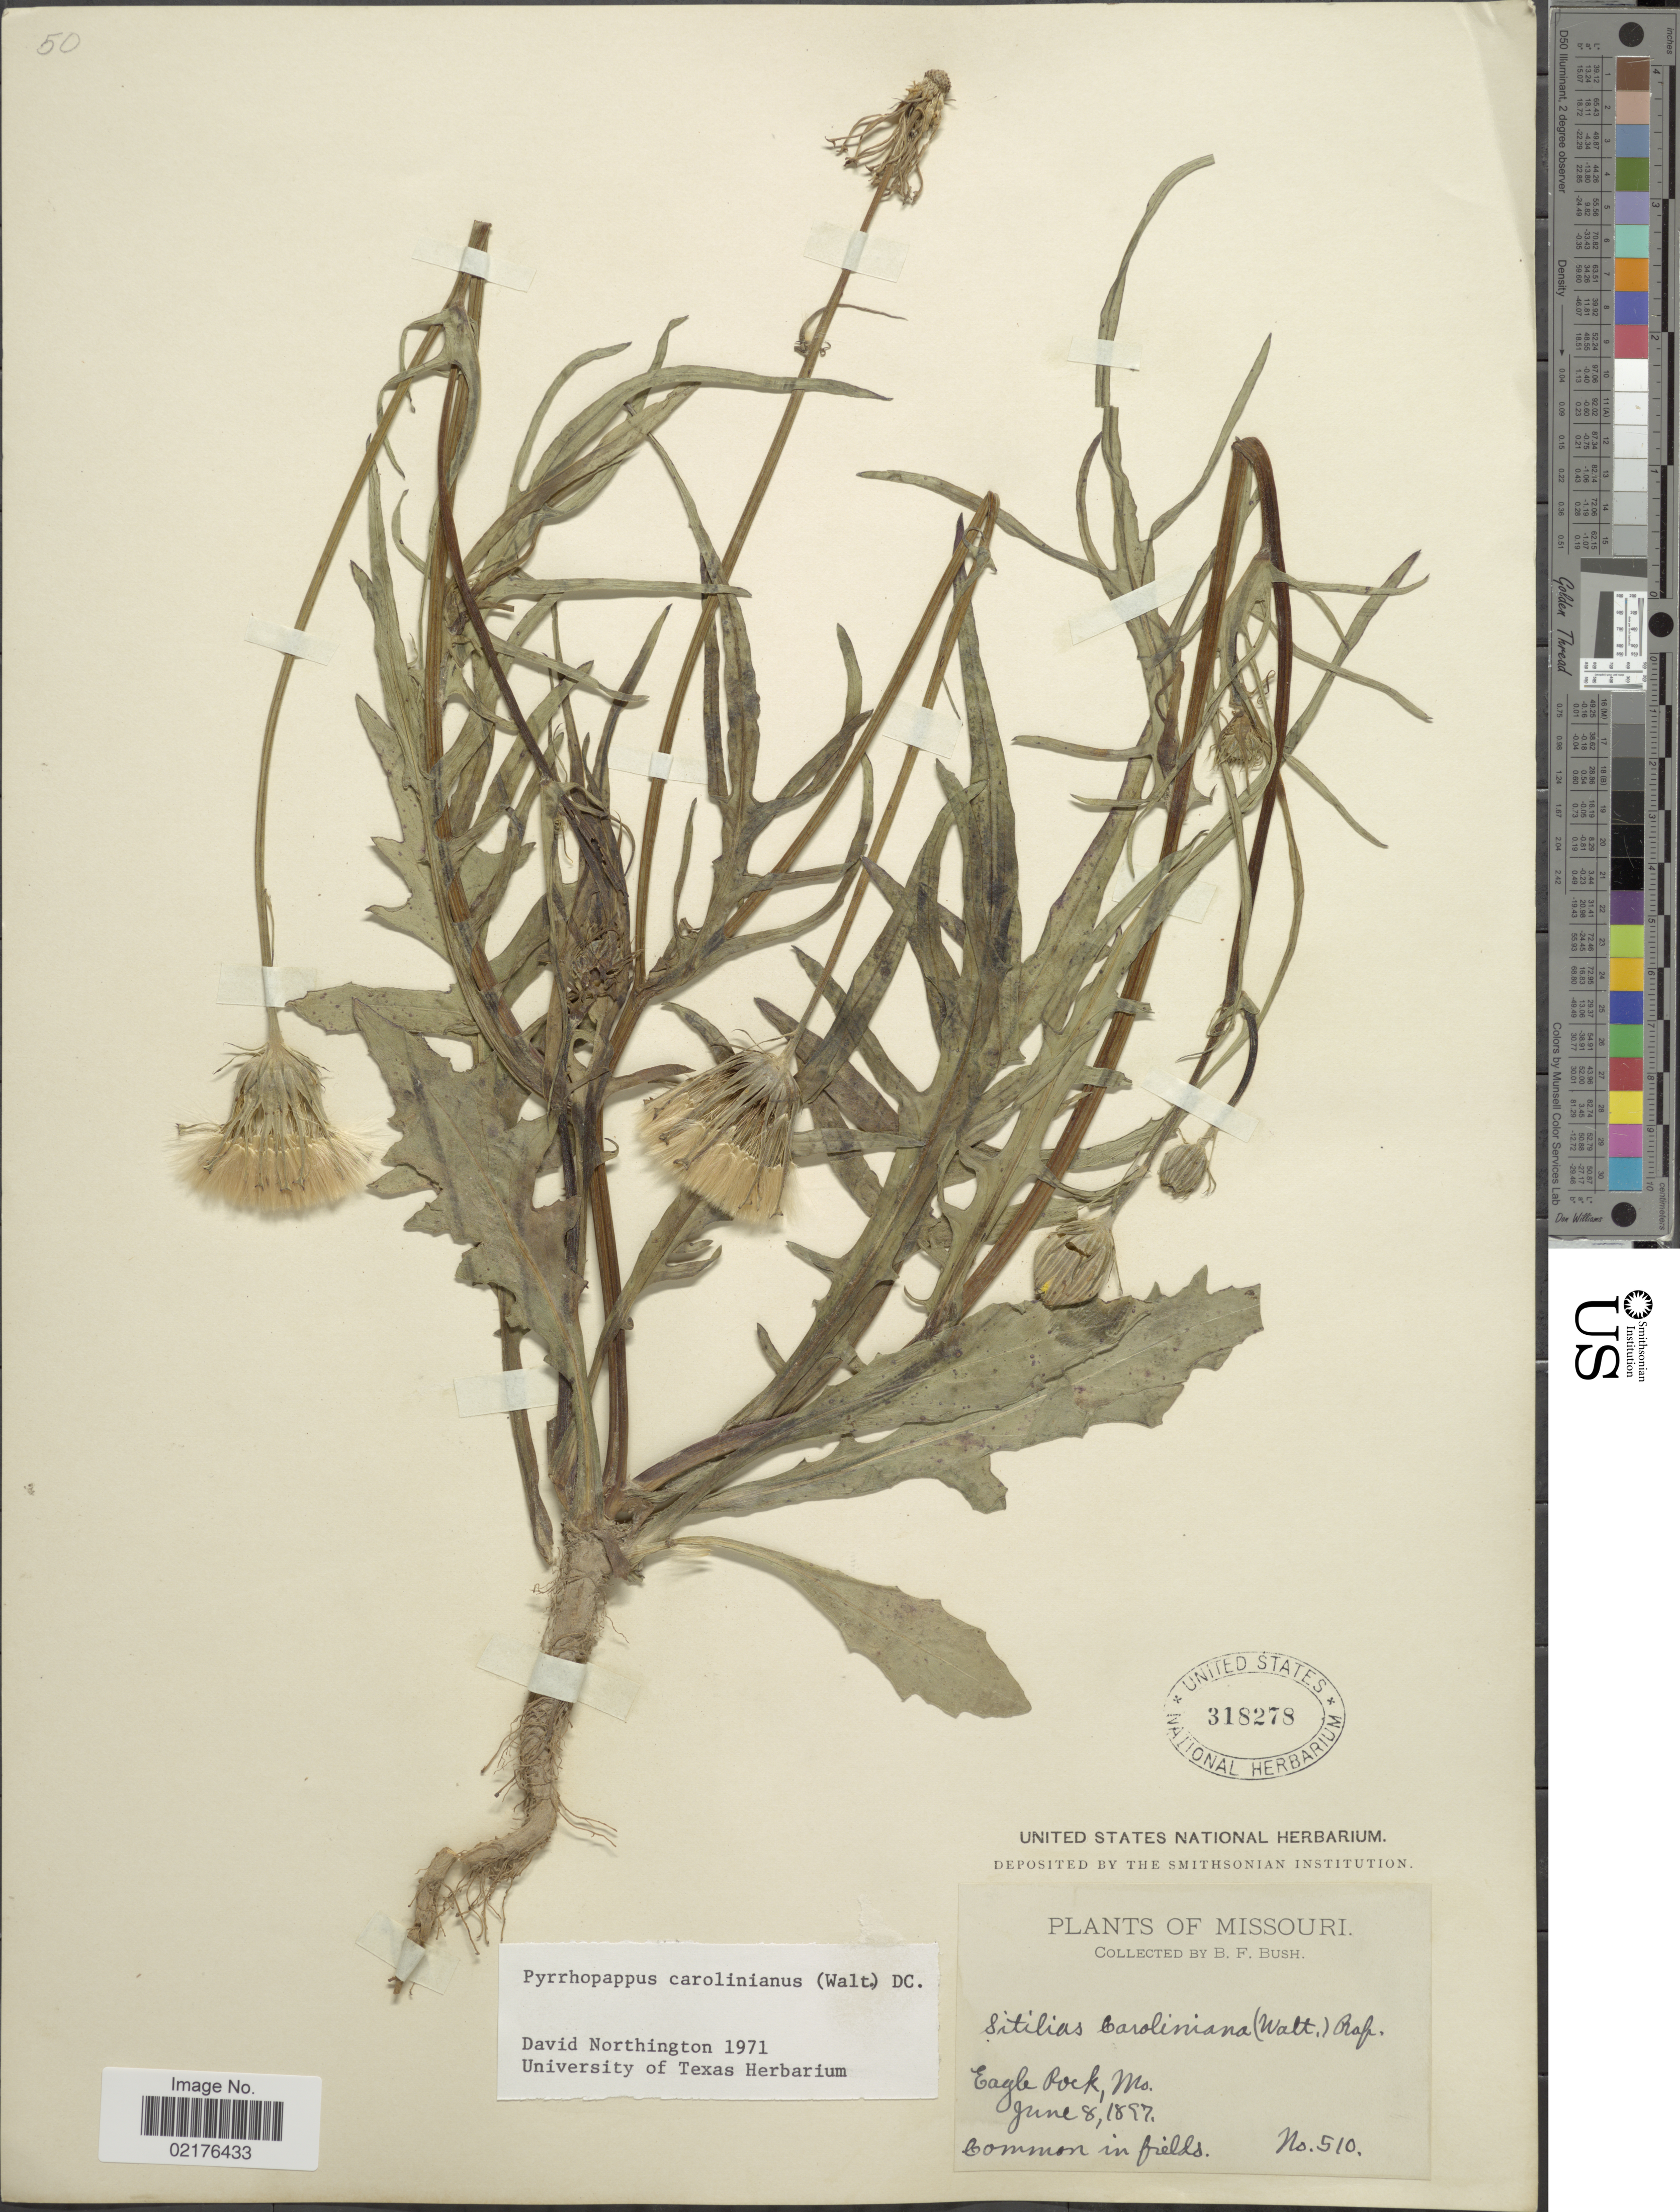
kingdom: Plantae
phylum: Tracheophyta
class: Magnoliopsida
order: Asterales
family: Asteraceae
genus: Pyrrhopappus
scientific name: Pyrrhopappus carolinianus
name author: (Walter) DC.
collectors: B. F. Bush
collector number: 510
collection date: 1897-06-08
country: United States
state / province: Missouri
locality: Eagle Rock, Mo.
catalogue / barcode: US 318278